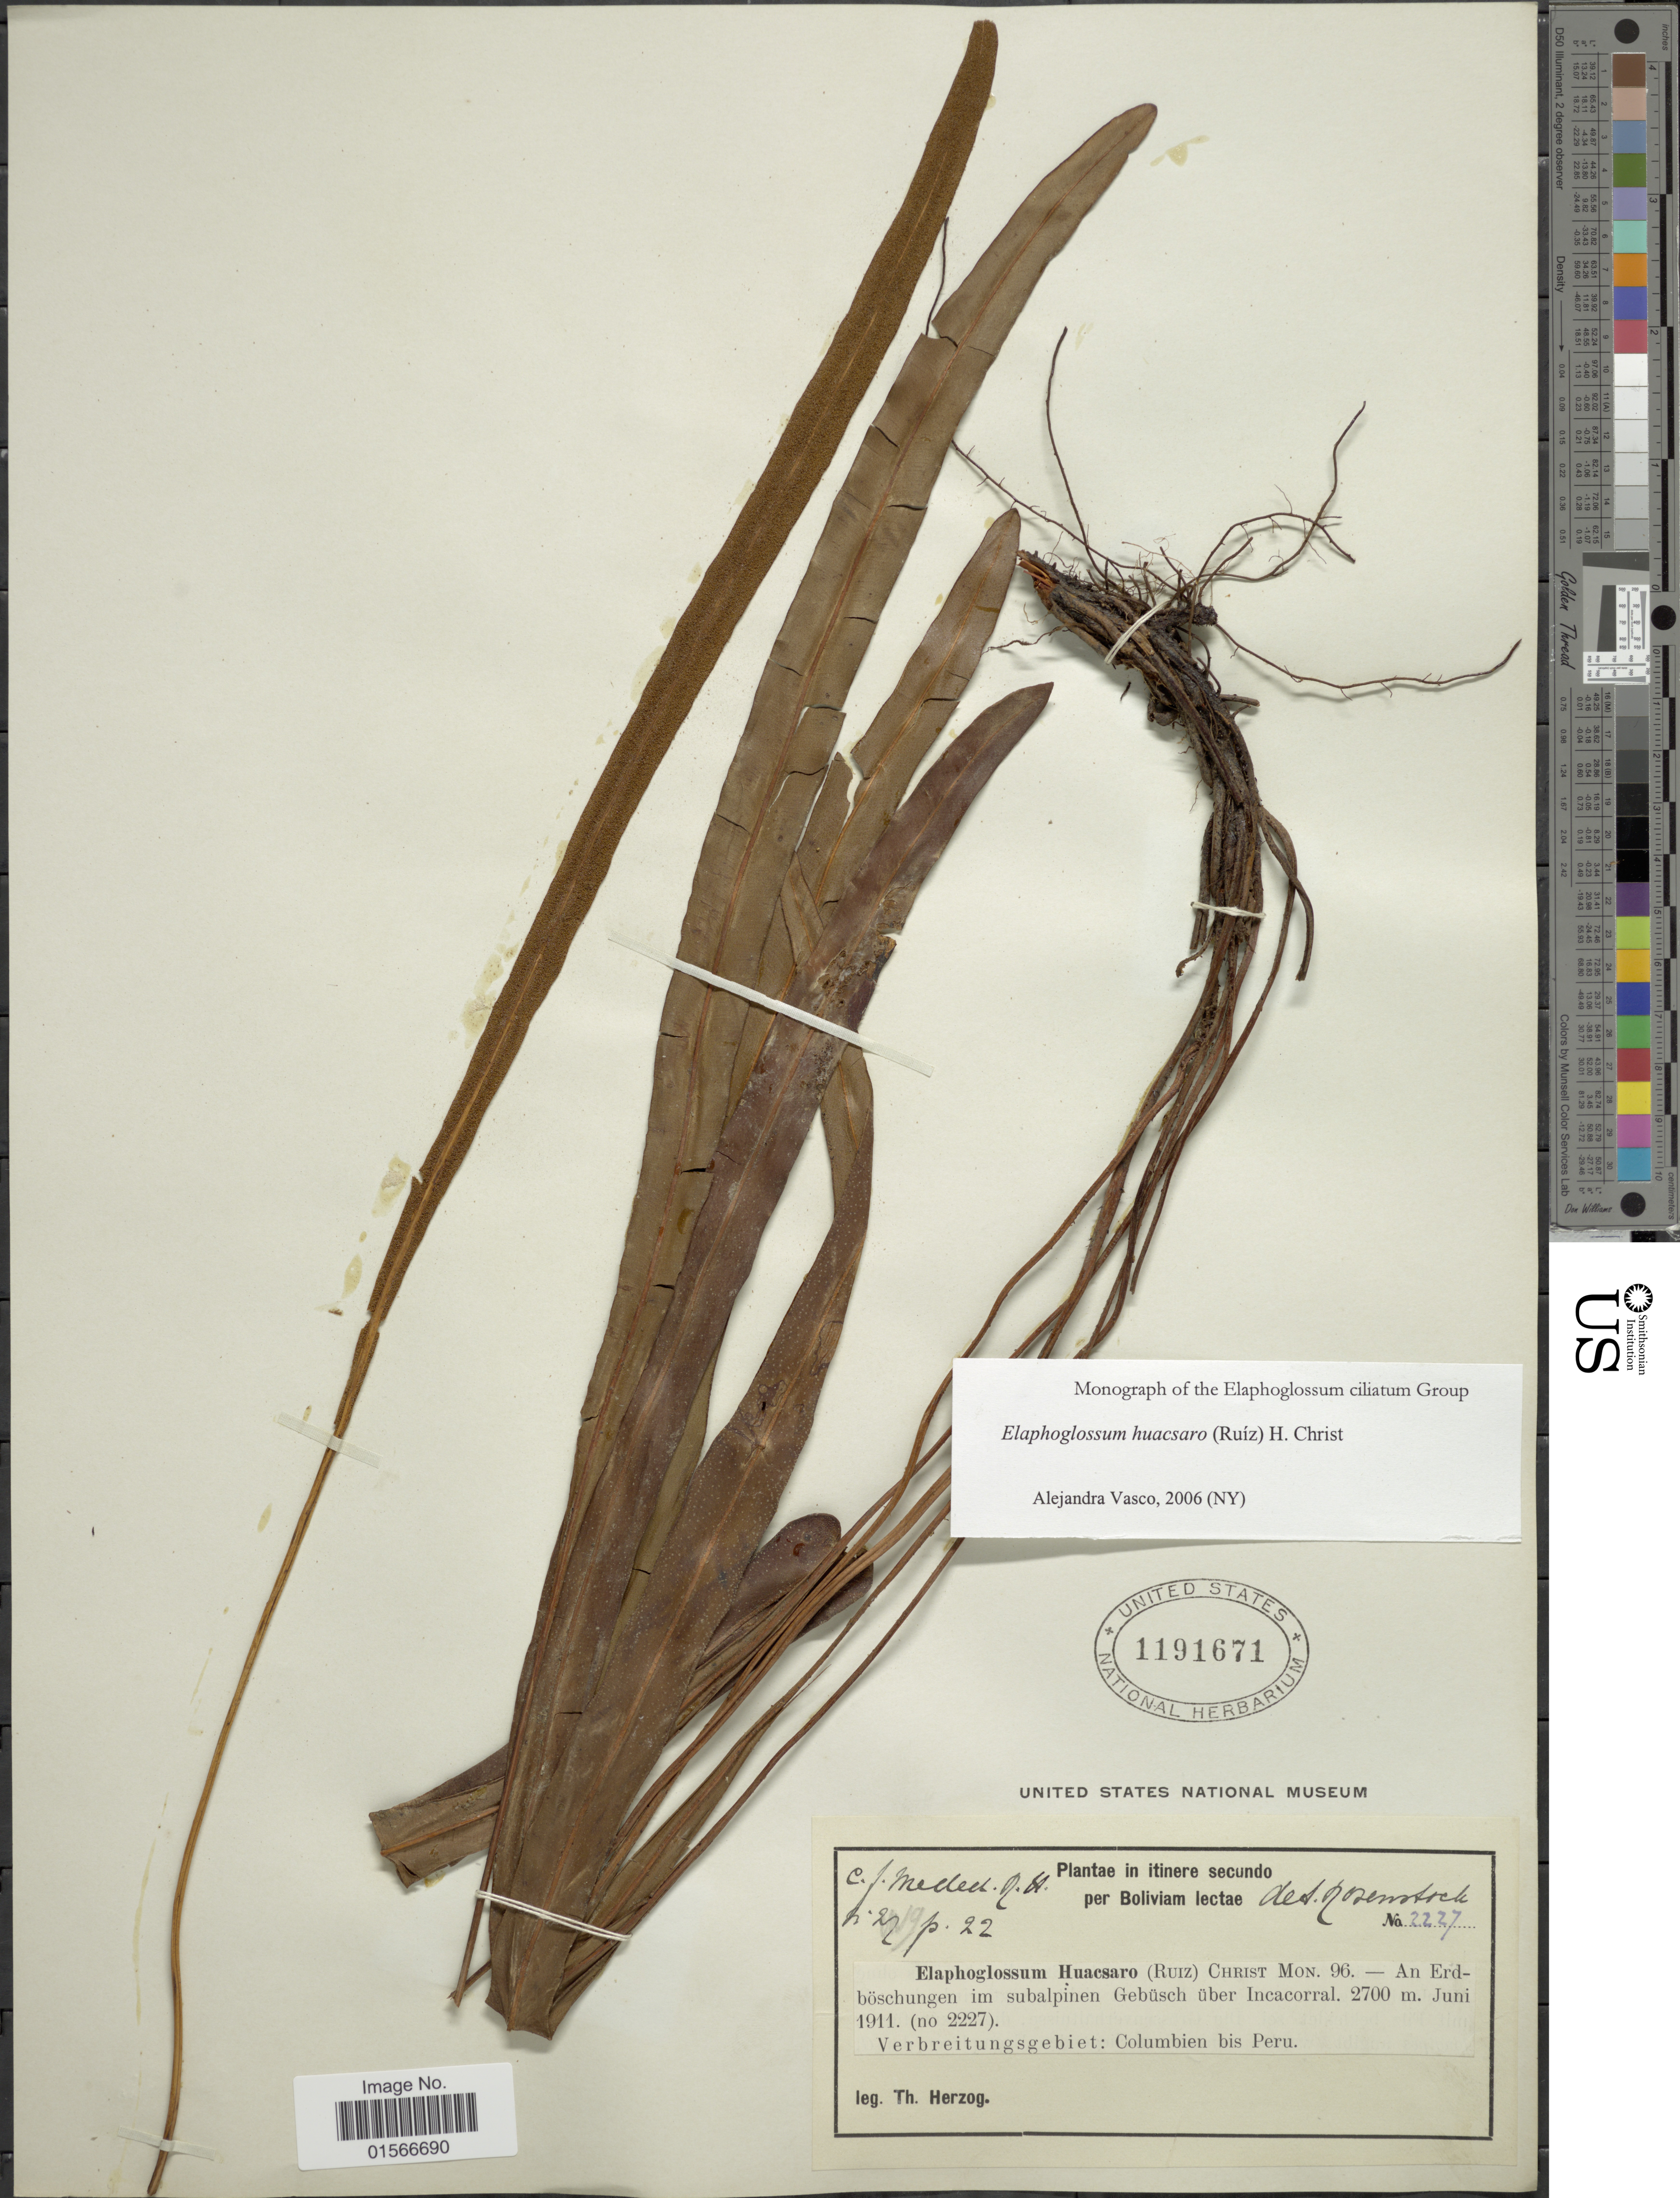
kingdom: Plantae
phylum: Tracheophyta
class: Polypodiopsida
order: Polypodiales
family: Dryopteridaceae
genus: Elaphoglossum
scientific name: Elaphoglossum huacsaro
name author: (Ruiz) Christ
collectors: T. Herzog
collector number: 2227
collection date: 1911-06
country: Bolivia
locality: An Erdböschungen im subalpinen Gebüsch über Incacorral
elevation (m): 2700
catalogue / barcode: US 1191671